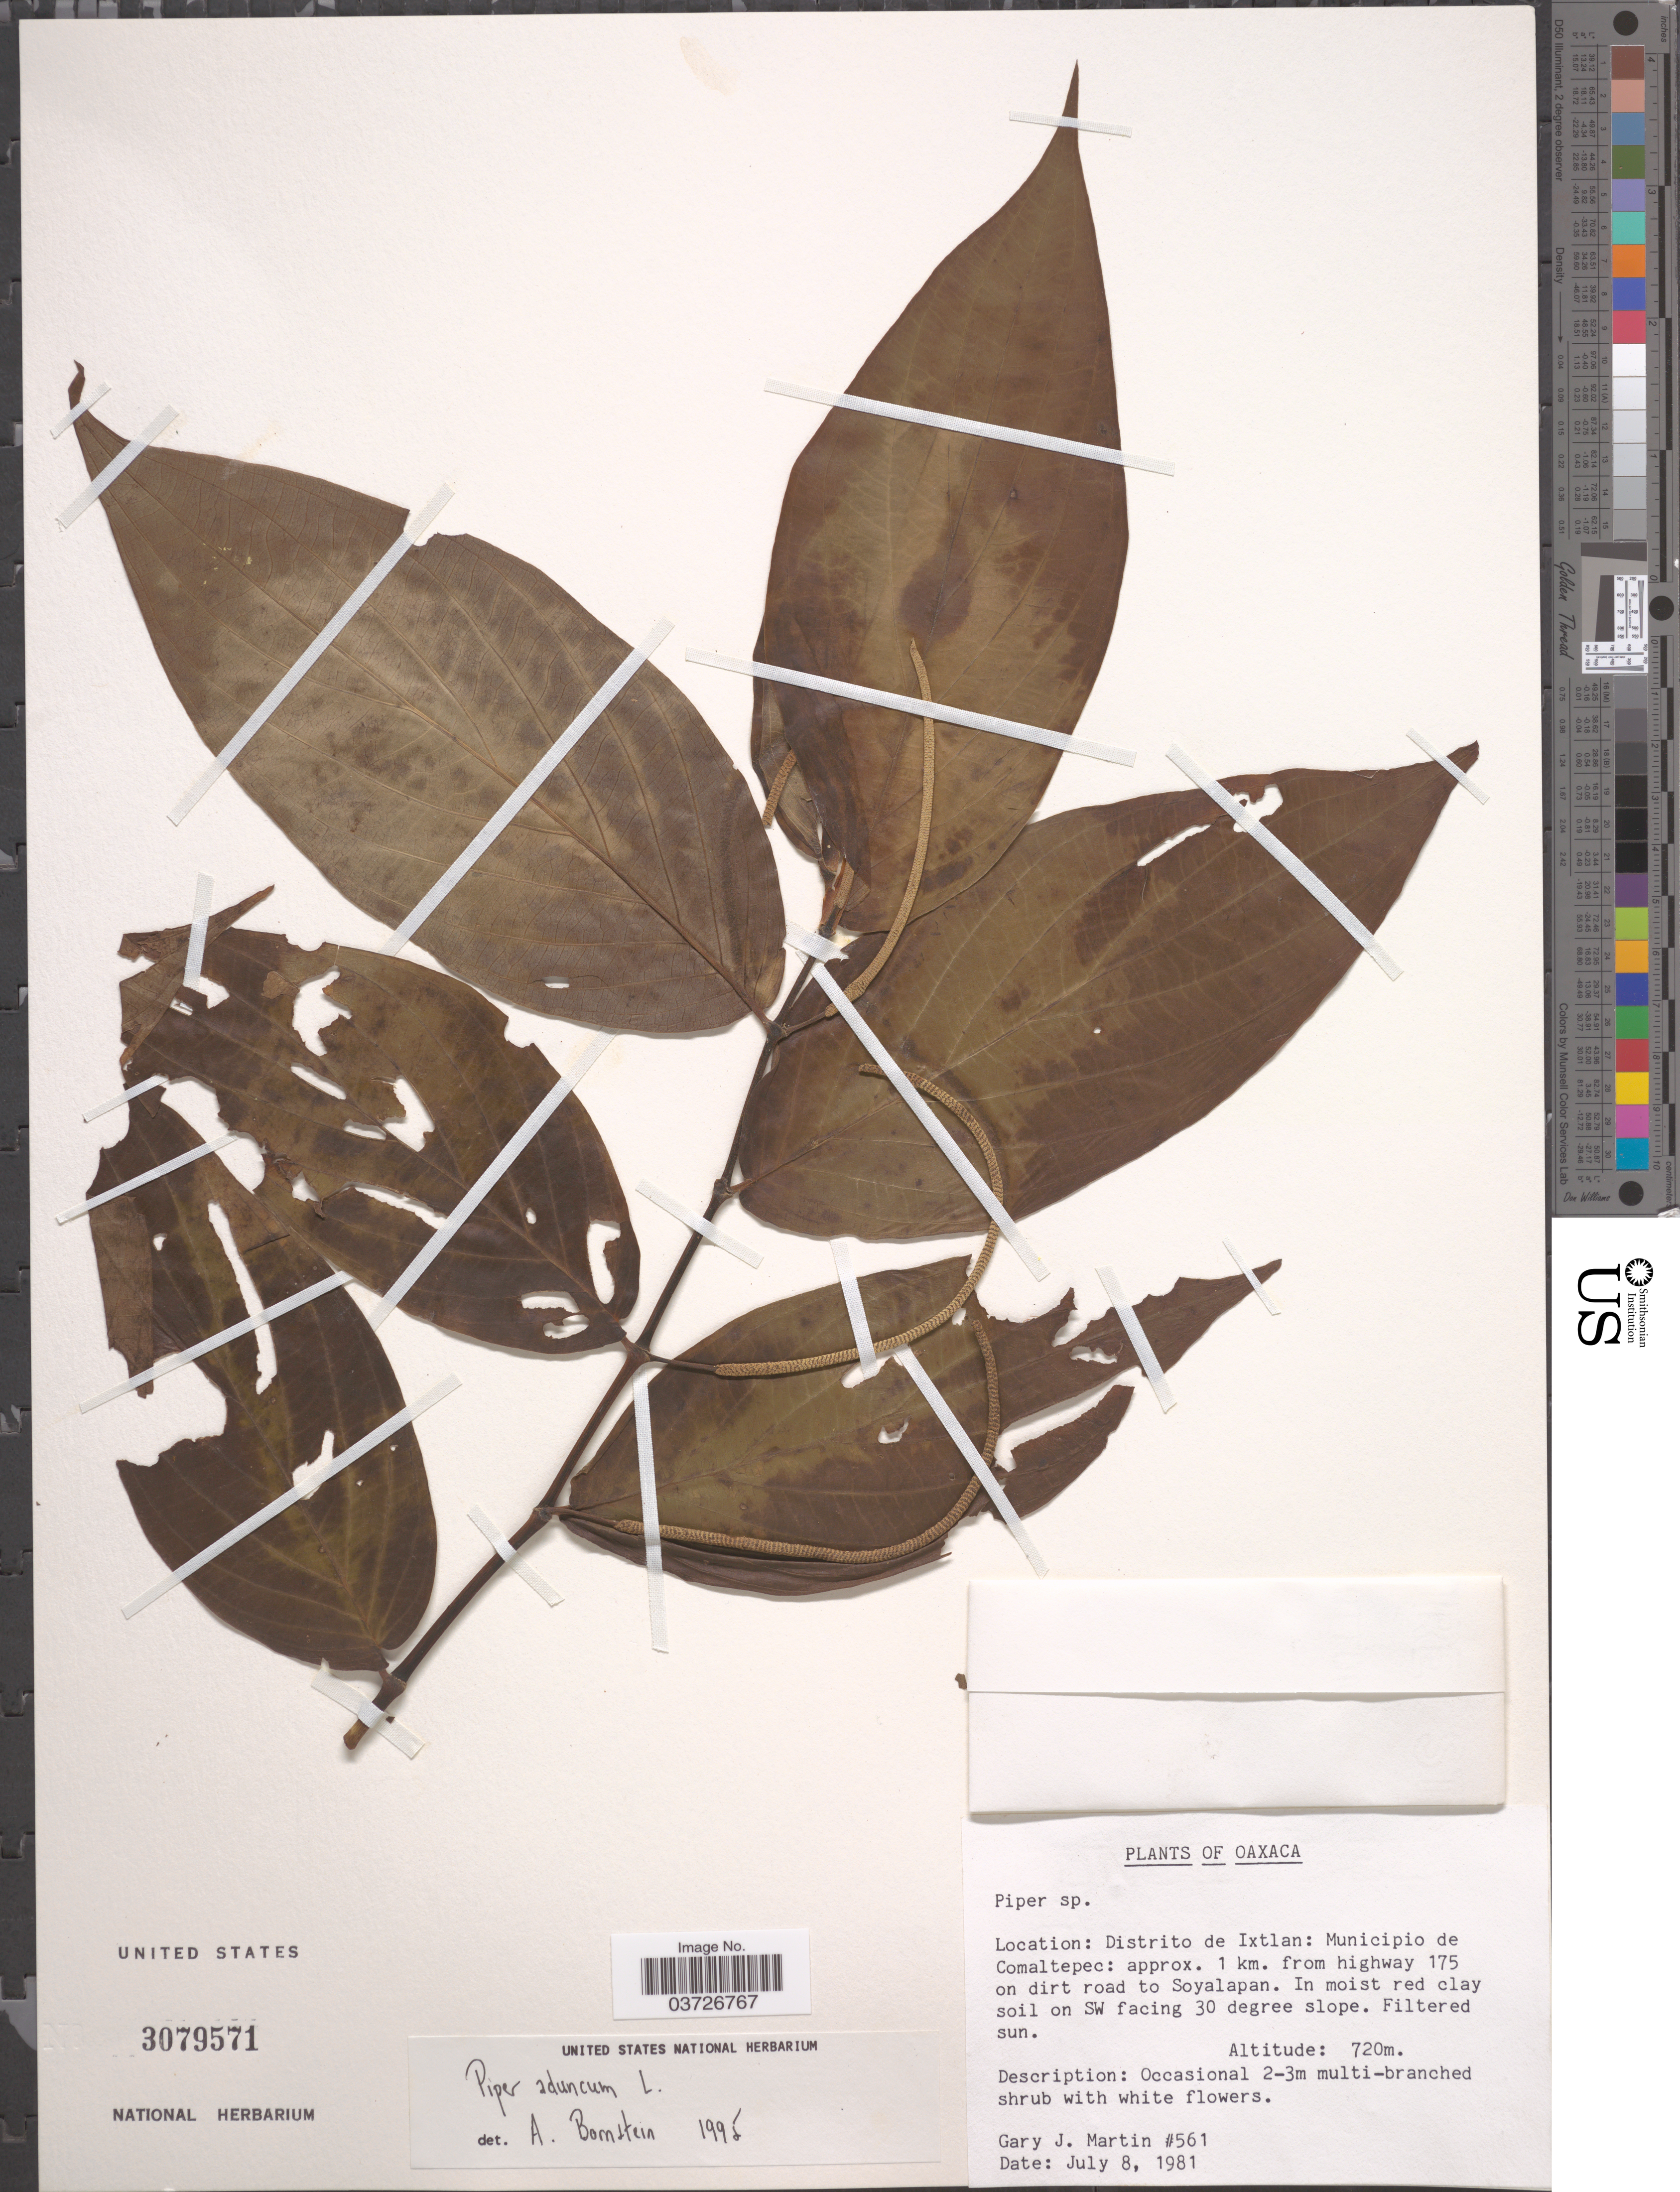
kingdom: Plantae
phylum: Tracheophyta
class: Magnoliopsida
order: Piperales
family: Piperaceae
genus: Piper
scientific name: Piper aduncum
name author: L.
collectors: G. J. Martin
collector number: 561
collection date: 1981-07-08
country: Mexico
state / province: Oaxaca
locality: Distrito de Ixtlan: Municipio de Comaltepec: approx. 1 km. from highway 175 on dirt road to Soyalapan. On SW facing 30 degree slope.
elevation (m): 720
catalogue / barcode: US 3079571